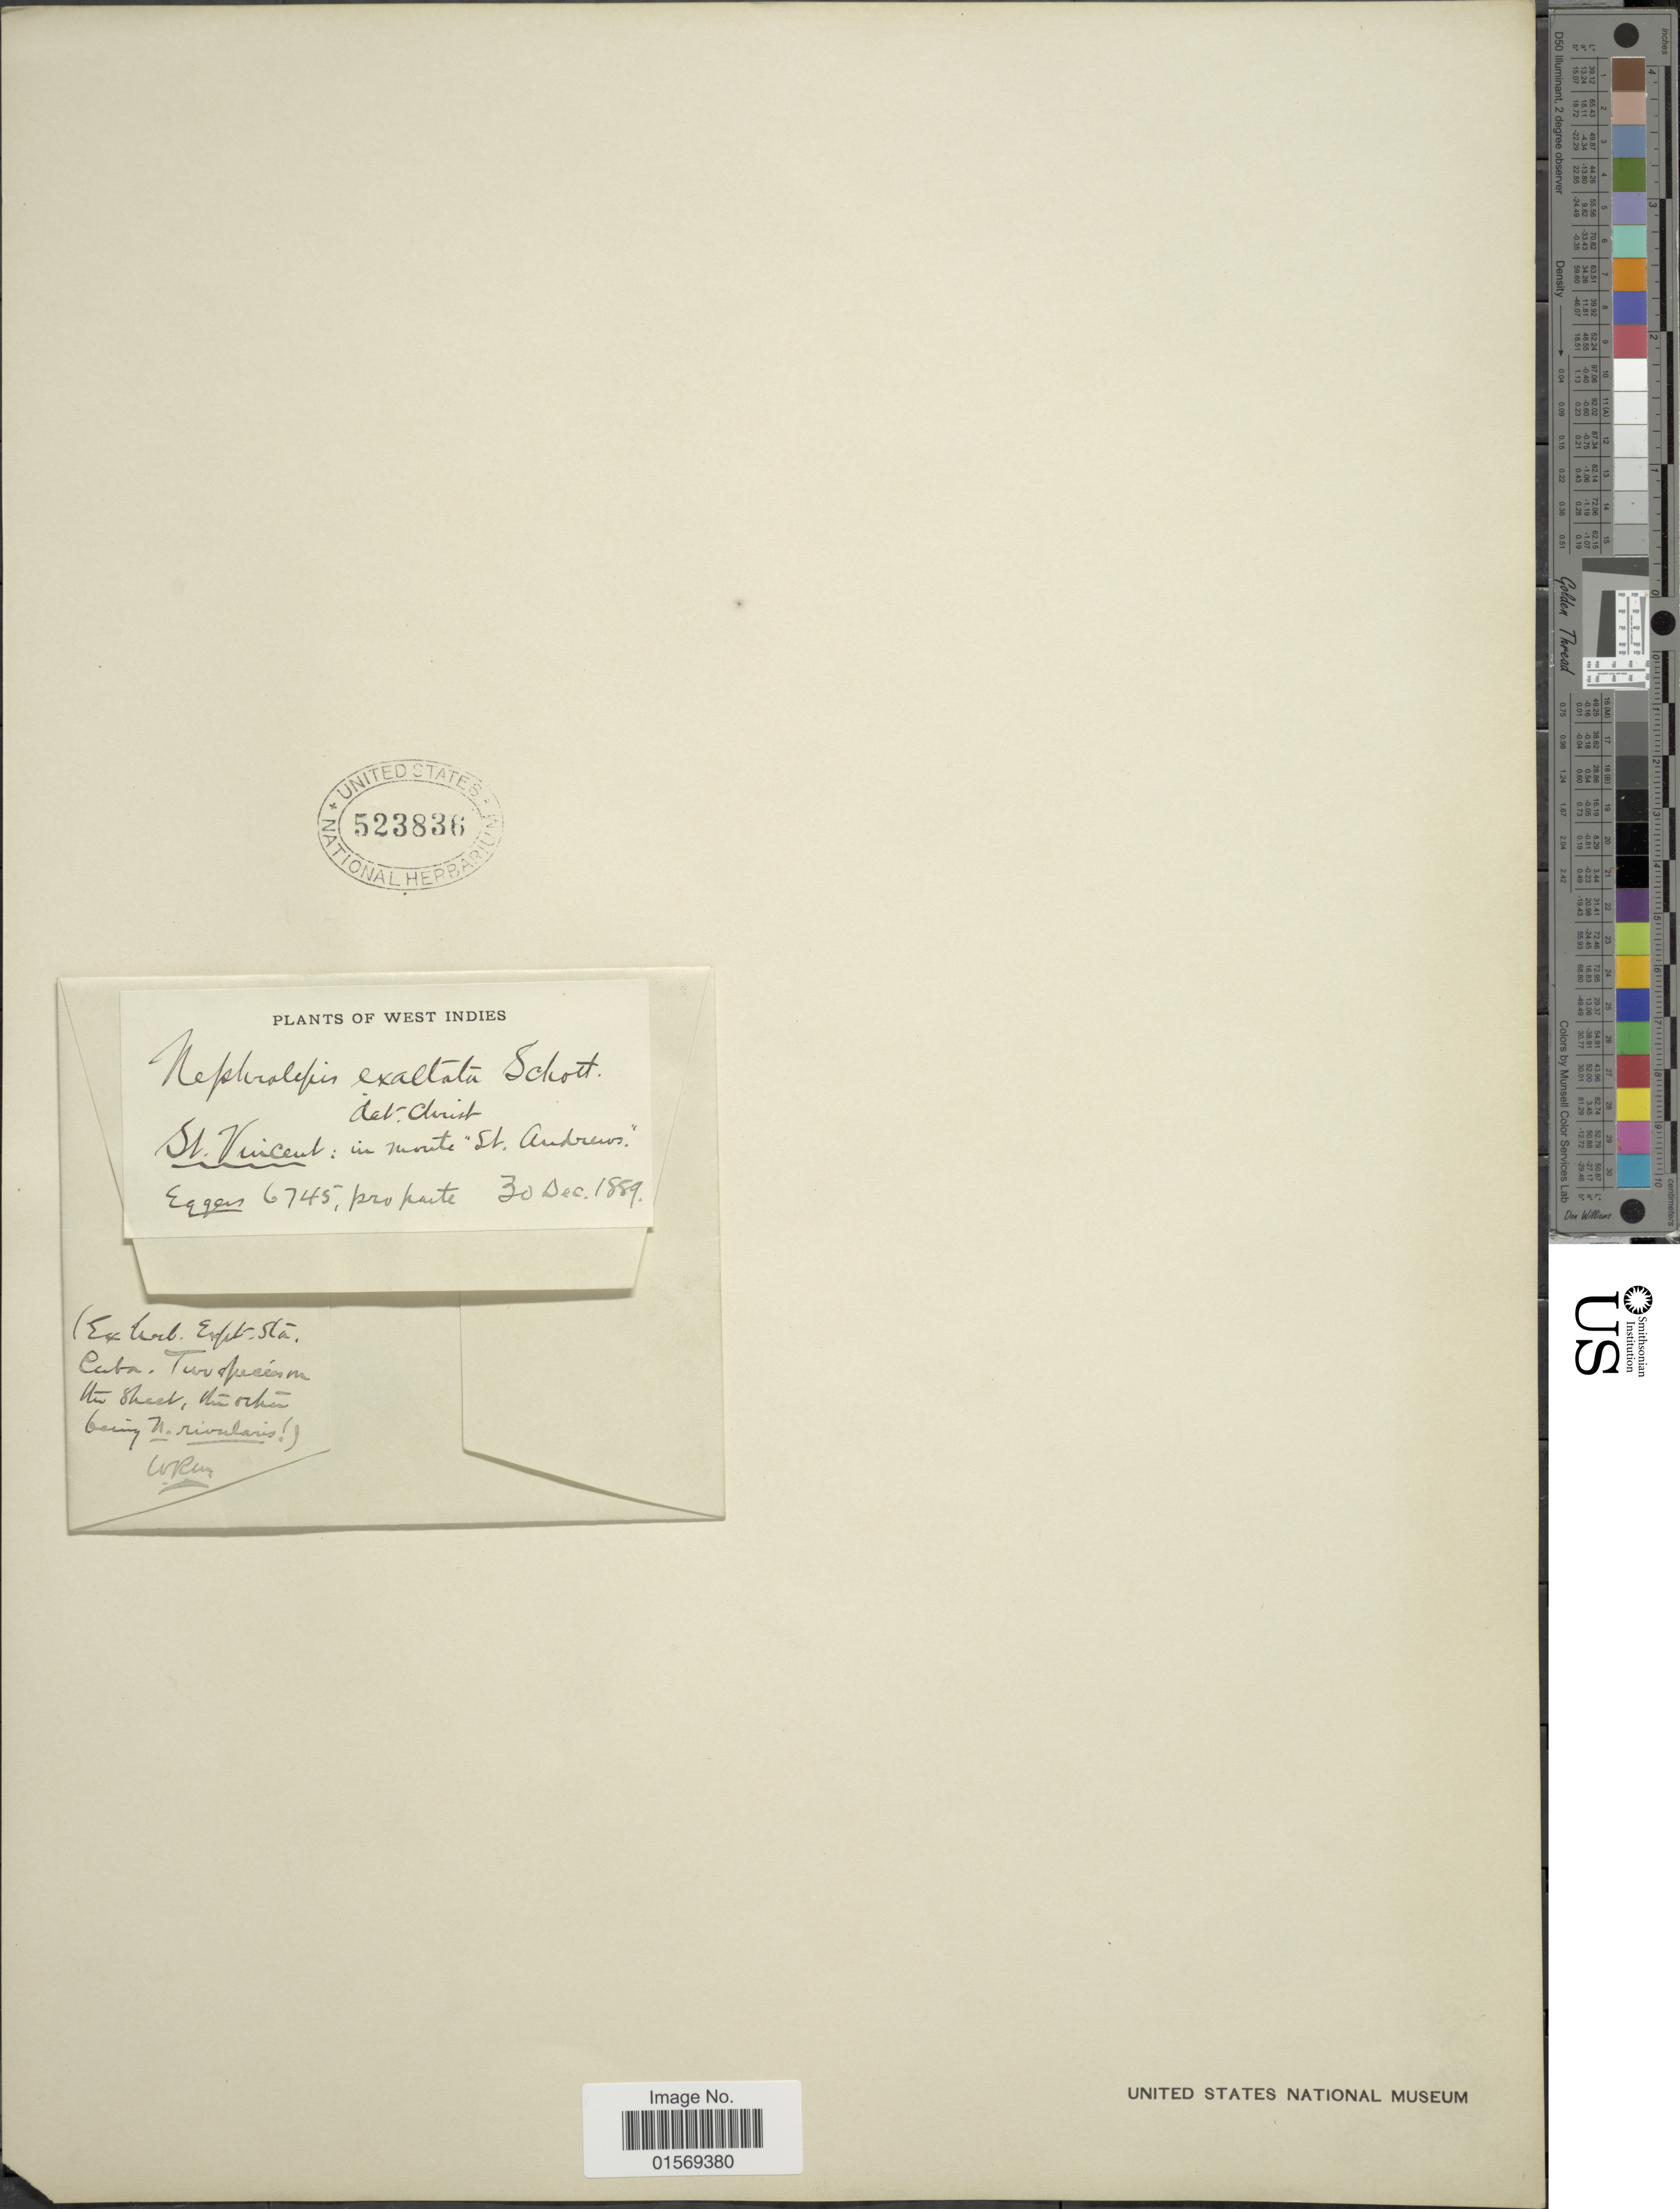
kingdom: Plantae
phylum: Tracheophyta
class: Polypodiopsida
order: Polypodiales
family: Nephrolepidaceae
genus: Nephrolepis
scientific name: Nephrolepis exaltata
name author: (L.) Schott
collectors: -. Eggers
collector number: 6745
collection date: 1889-12-30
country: St. Vincent - Grenadines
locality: West Indies, St Vincent: in monte "St. Andrews."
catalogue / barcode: US 523836